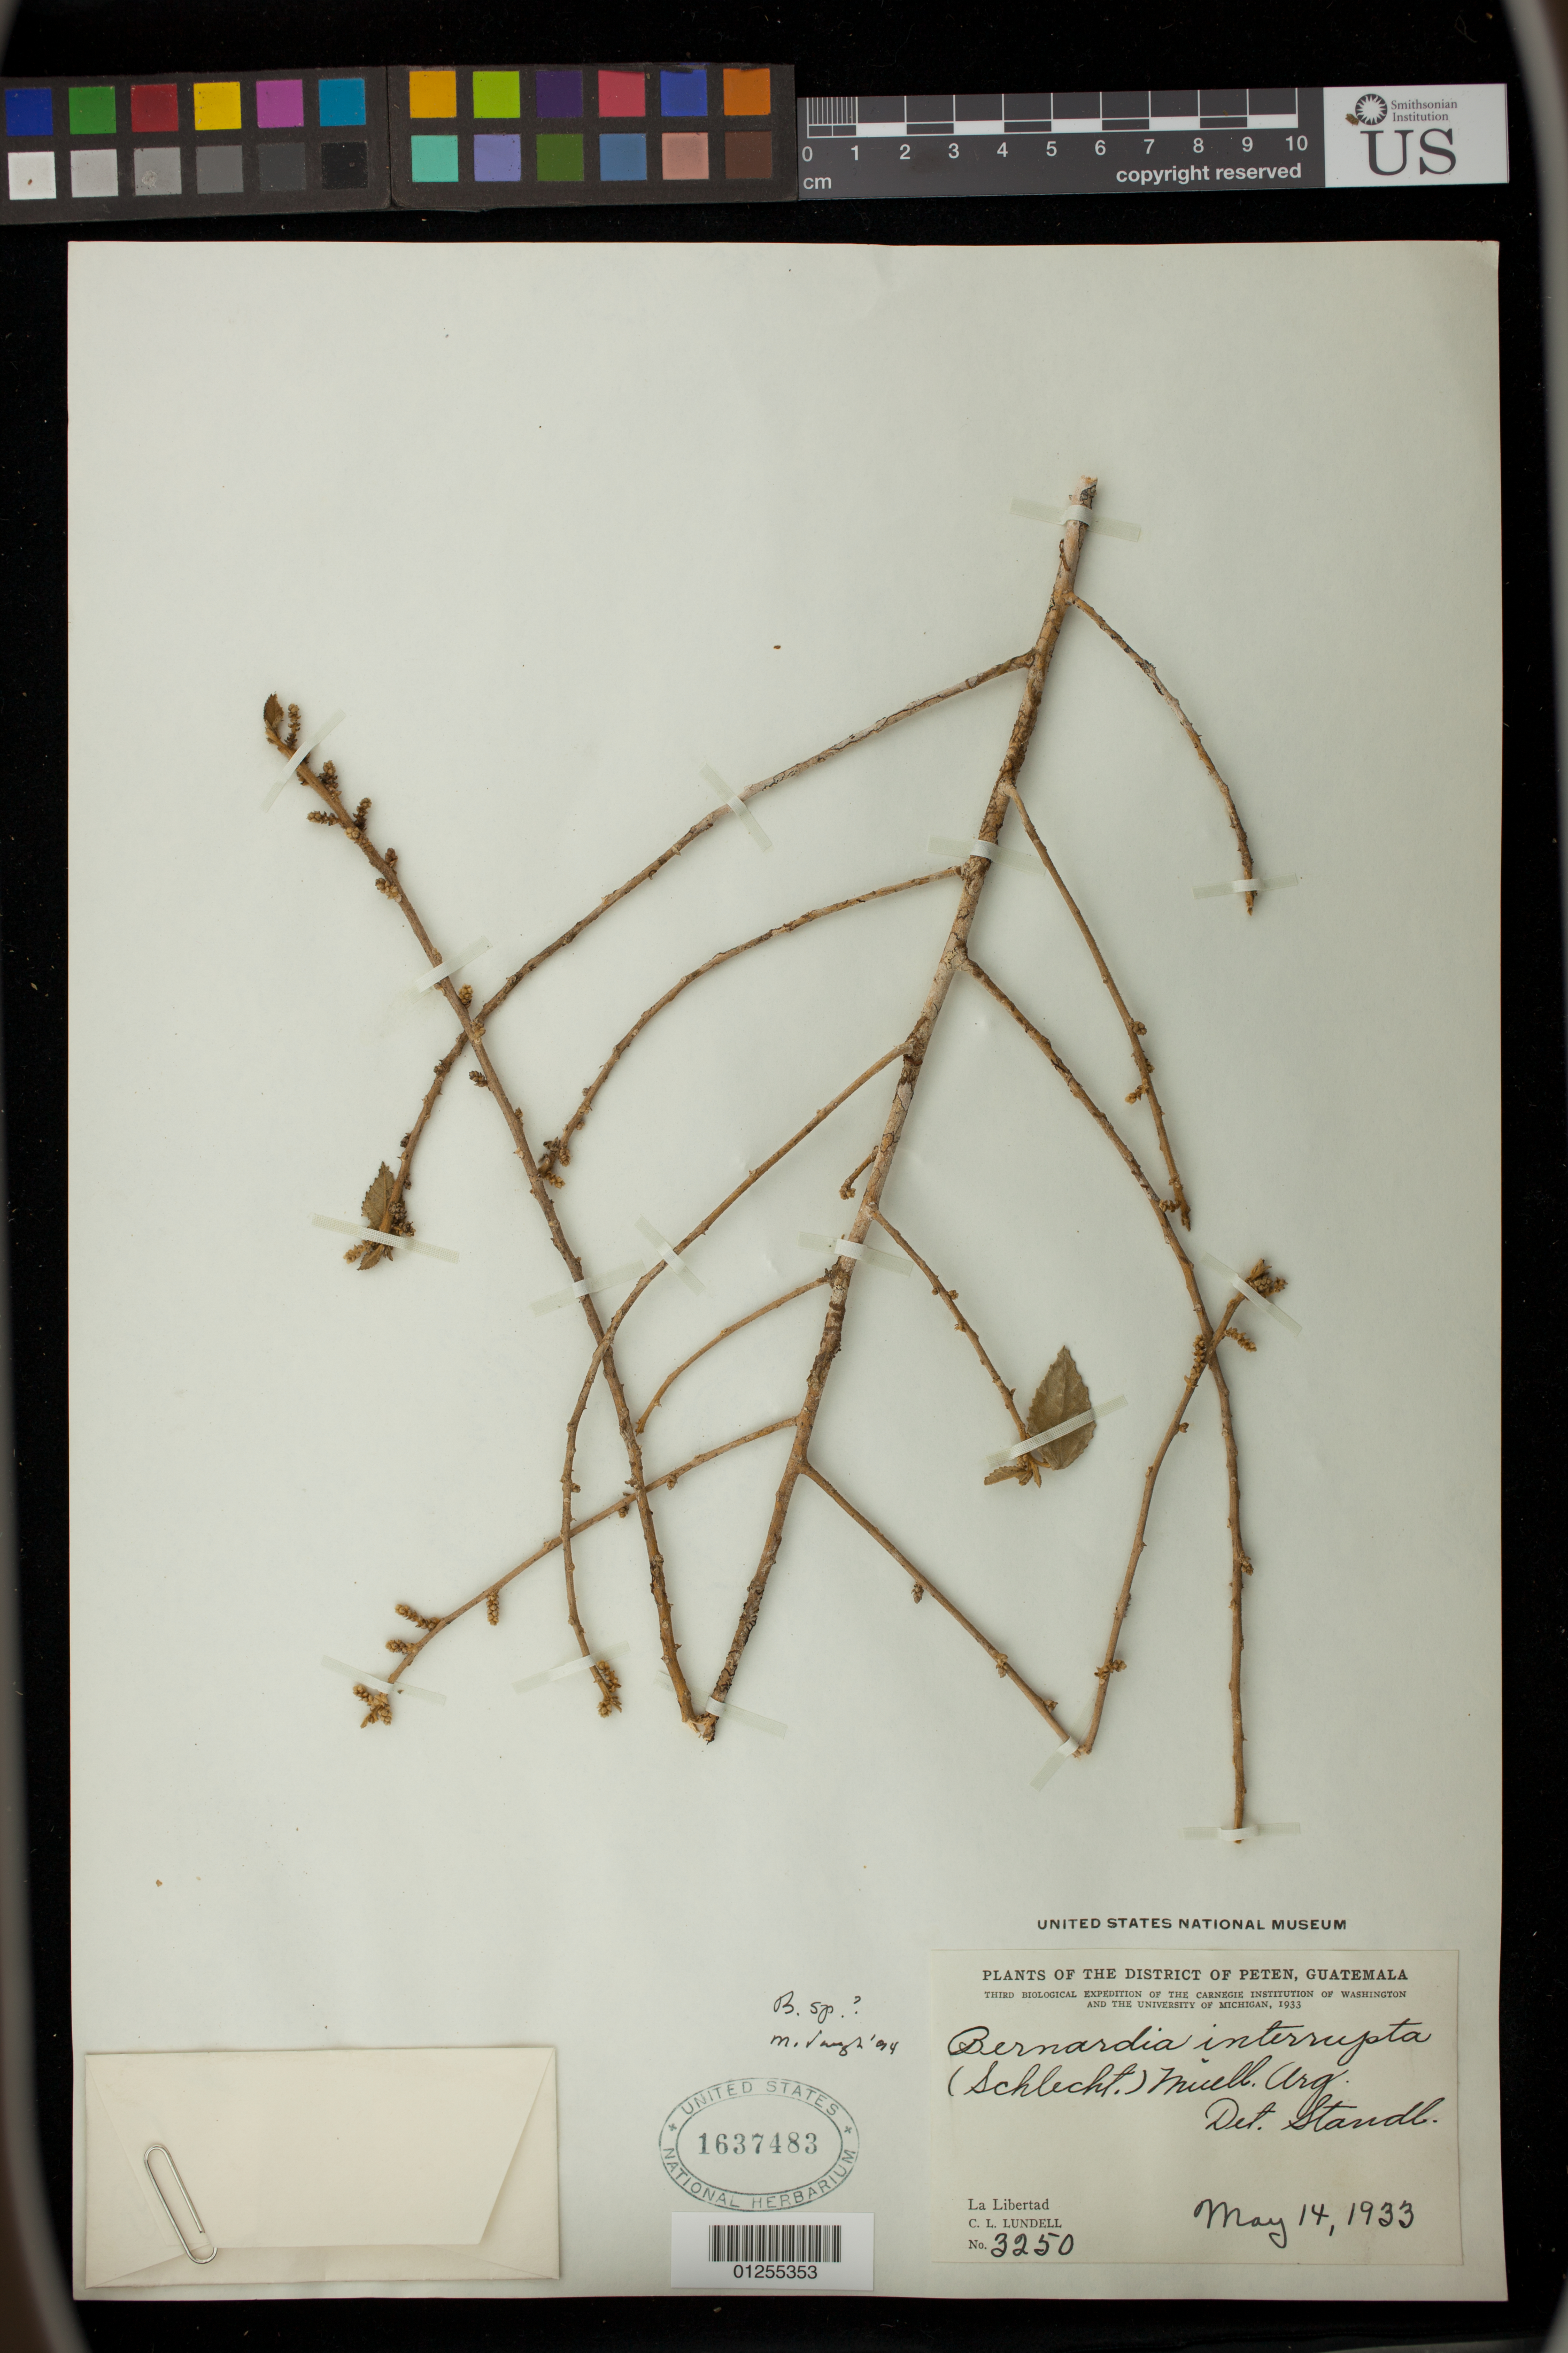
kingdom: Plantae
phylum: Tracheophyta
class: Magnoliopsida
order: Malpighiales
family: Euphorbiaceae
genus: Bernardia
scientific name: Bernardia sp.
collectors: C. L. Lundell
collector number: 3250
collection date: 1933-05-14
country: Guatemala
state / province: El Petén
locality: La Libertad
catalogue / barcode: US 1637483